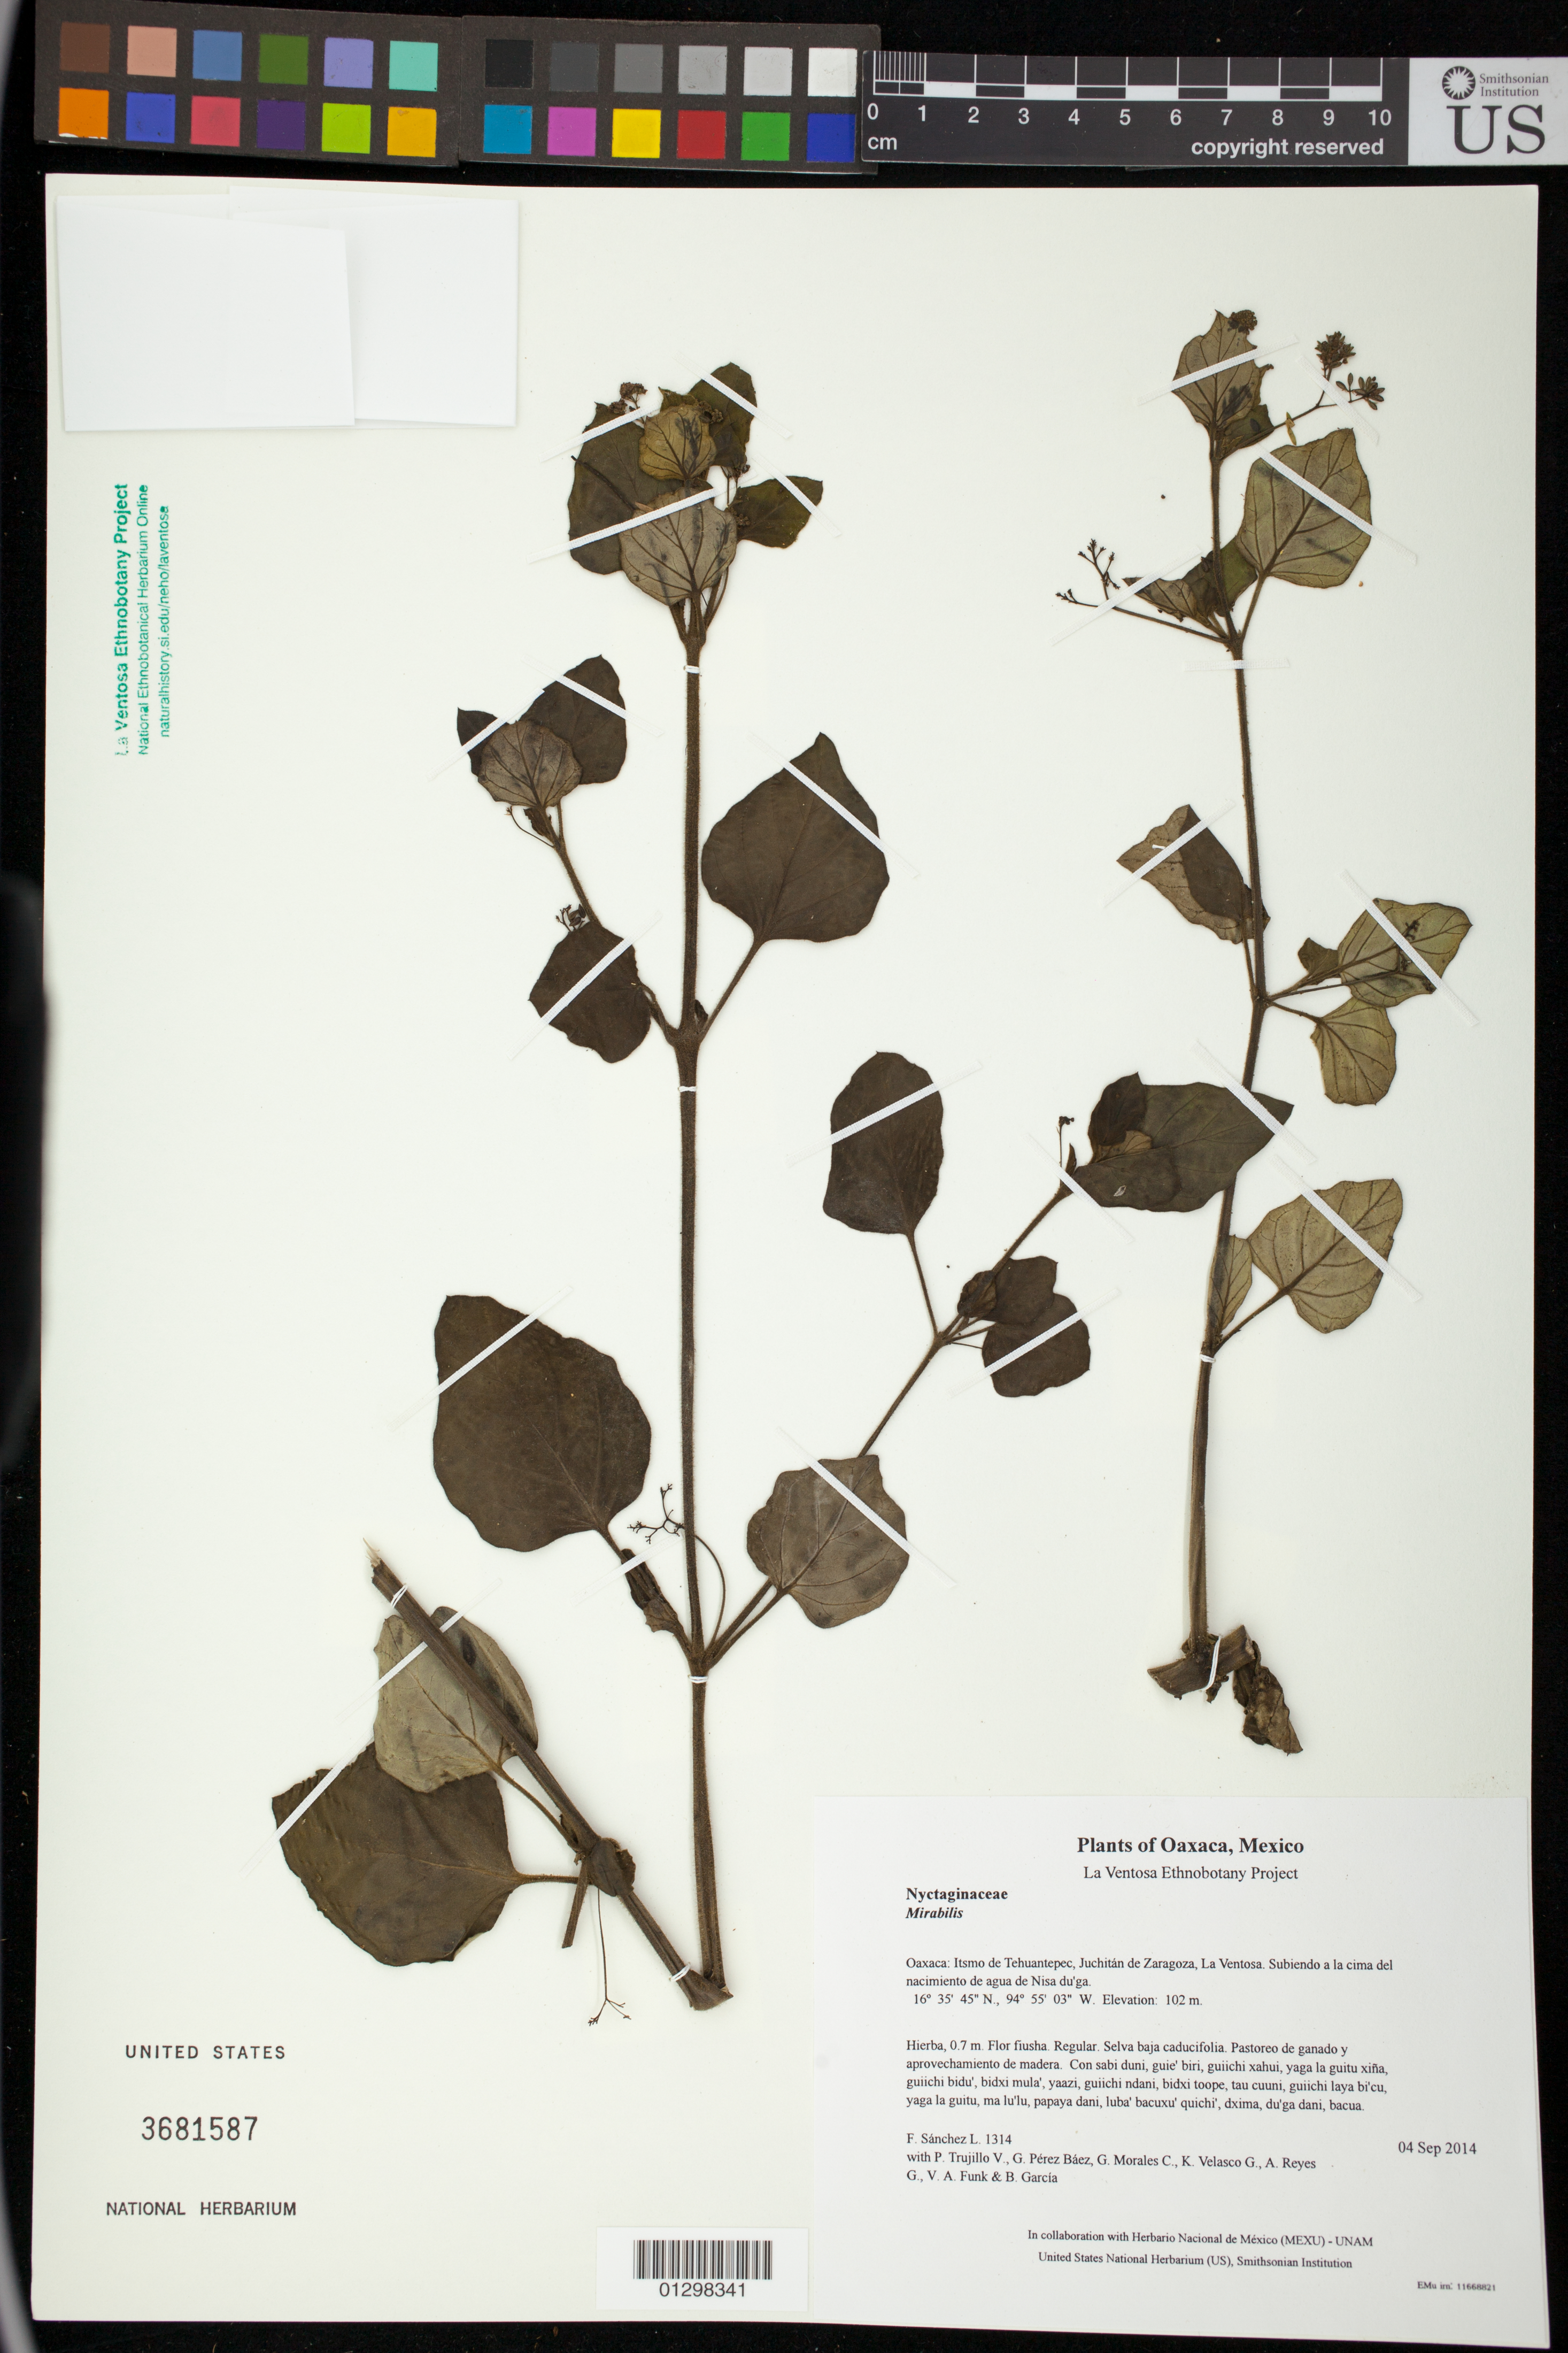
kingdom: Plantae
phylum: Tracheophyta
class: Magnoliopsida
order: Caryophyllales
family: Nyctaginaceae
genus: Boerhavia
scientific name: Boerhavia coccinea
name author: Mill.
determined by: Hernandez L., Patricia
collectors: F. Sánchez L., P. Trujillo V., G. Pérez Báez, G. Morales C., K. Velasco G., A. Reyes G., V. Funk & B. García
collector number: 1314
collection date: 2014-09-04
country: Mexico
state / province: Oaxaca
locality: Itsmo de Tehuantepec, Juchitán de Zaragoza, La Ventosa. Subiendo a la cima del nacimiento de agua de Nisa du'ga.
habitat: Selva baja caducifolia. Pastoreo de ganado y aprovechamiento de madera.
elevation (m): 102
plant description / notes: JEBOT, MEXU, SERO, US; Guixi bandaga. 0.7 m. Guie' fiusha. Nuu.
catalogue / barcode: US 3681587